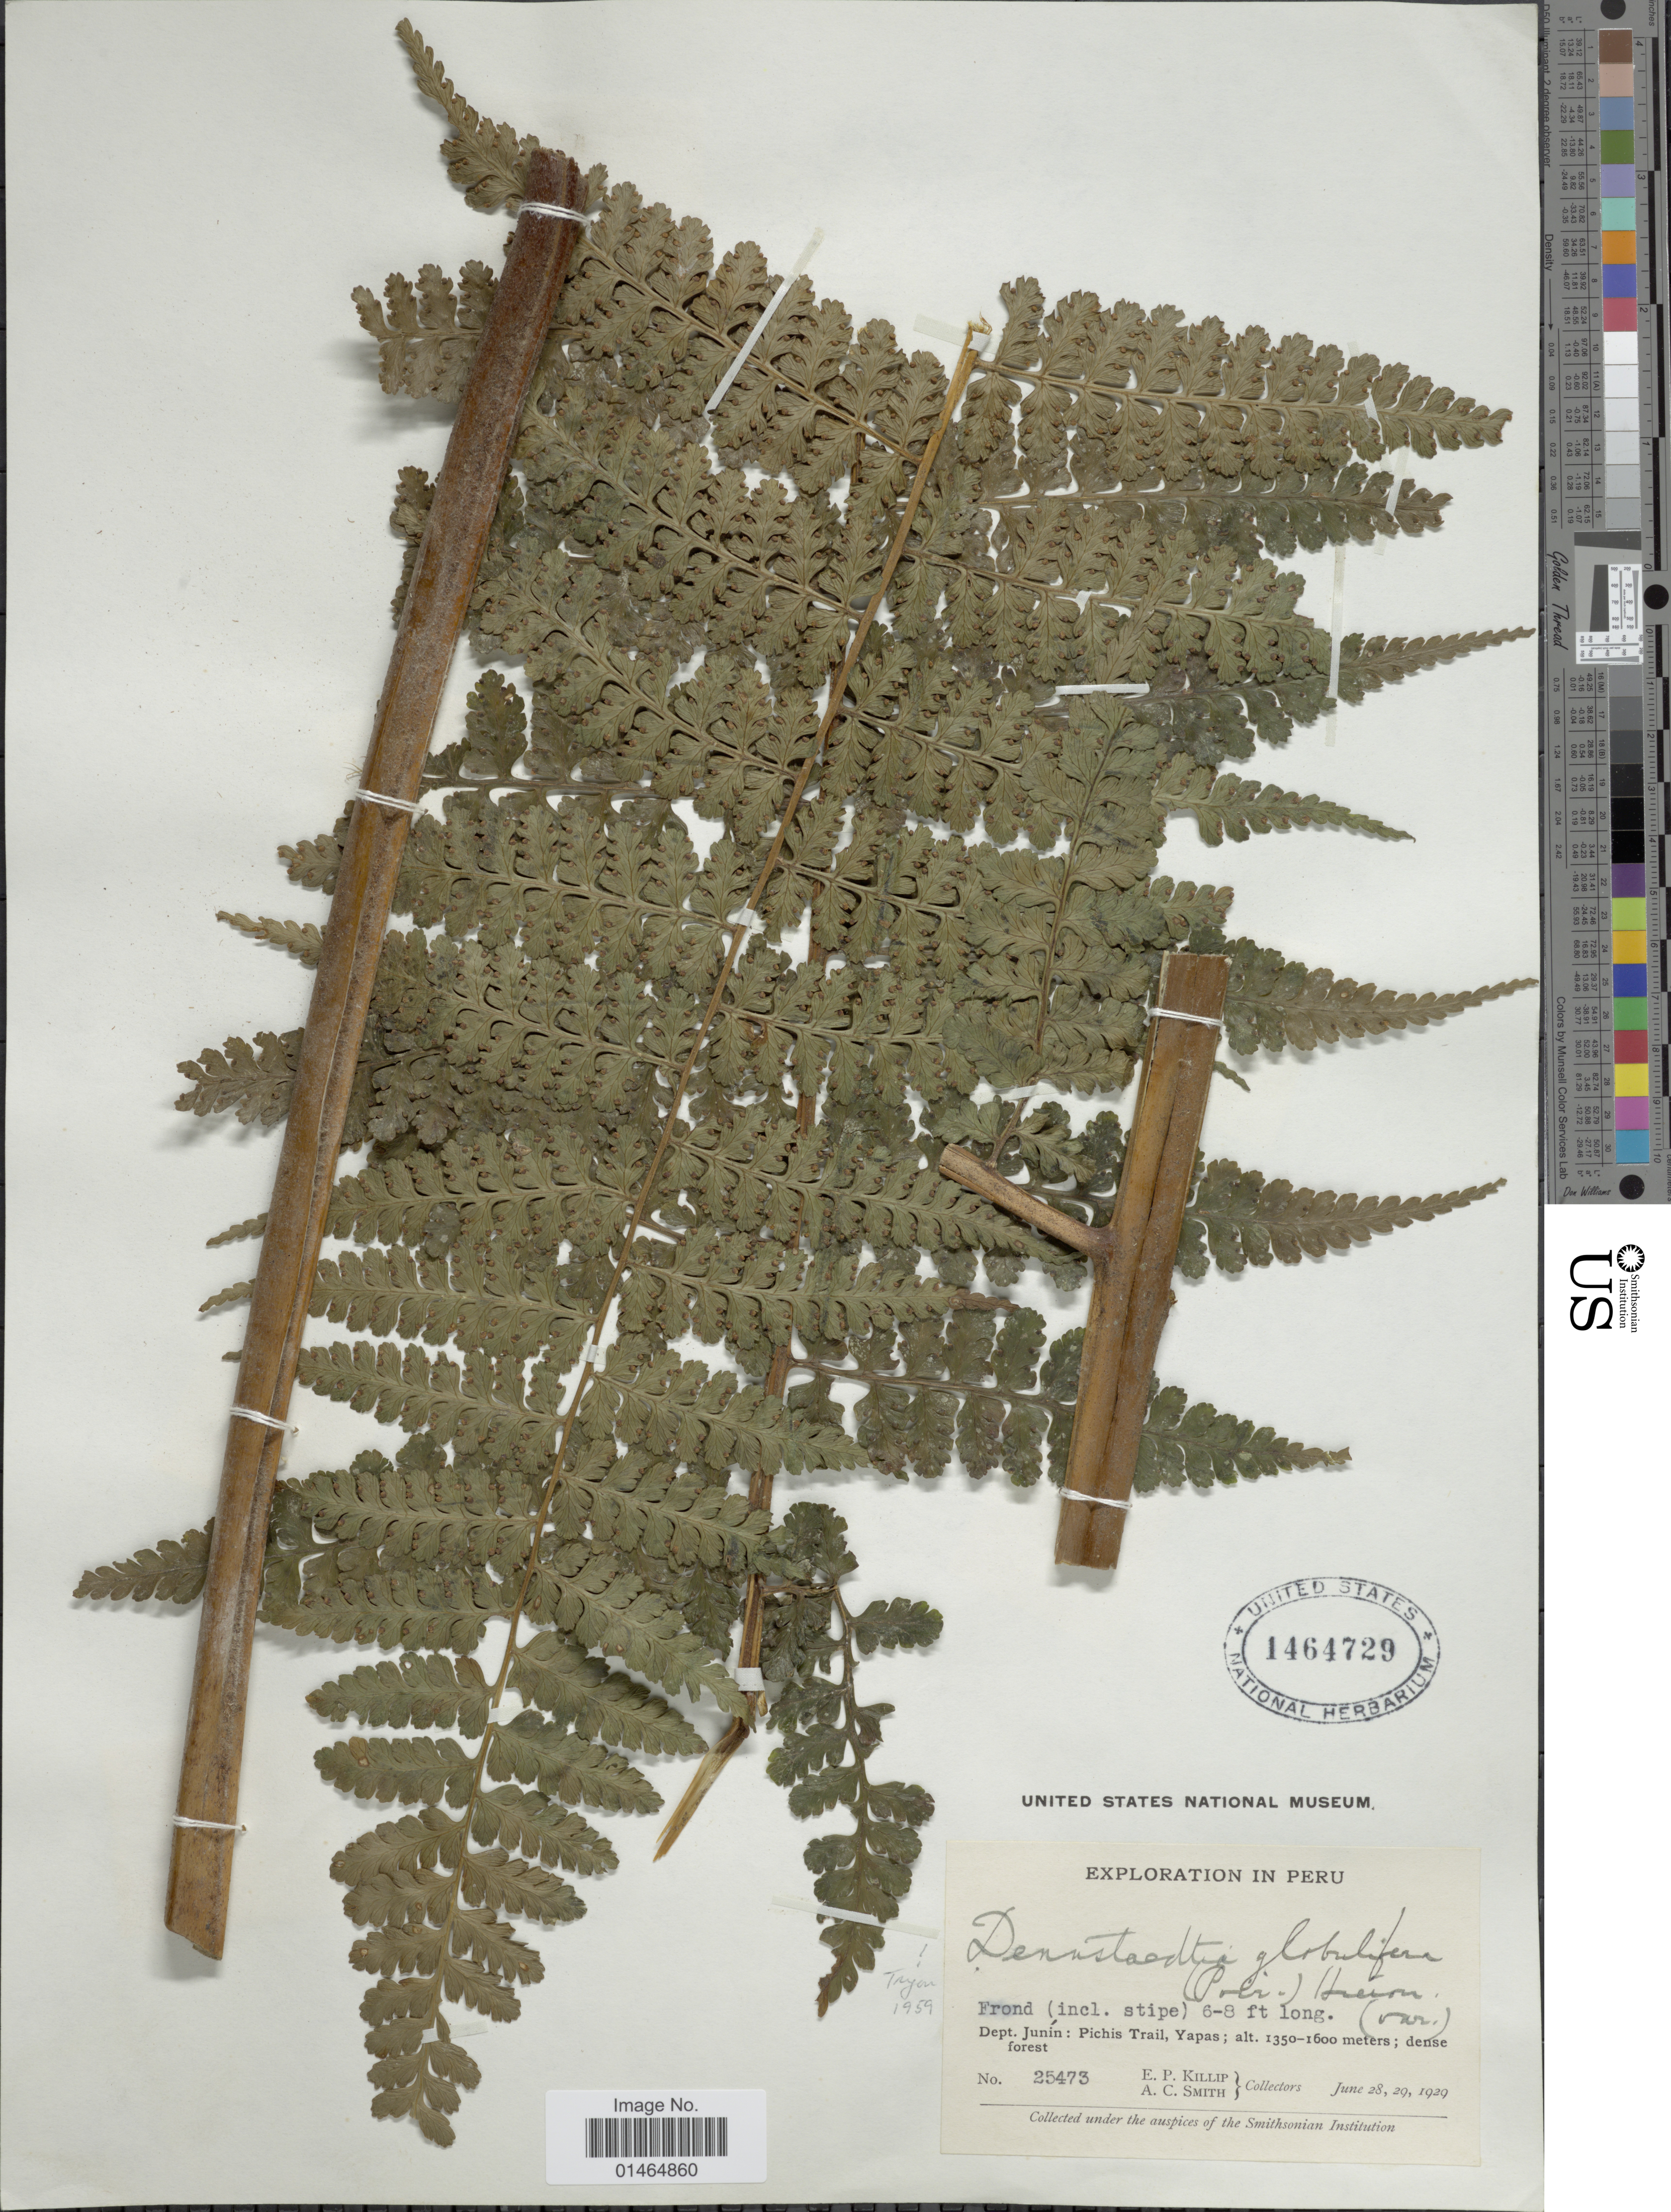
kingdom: Plantae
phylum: Tracheophyta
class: Polypodiopsida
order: Polypodiales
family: Dennstaedtiaceae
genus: Dennstaedtia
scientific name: Dennstaedtia globulifera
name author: (Poir.) Hieron.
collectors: E. P. Killip & A. C. Smith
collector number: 25473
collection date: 1929-06-28/1929-06-29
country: Peru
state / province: Junín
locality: Pichis Trail, Yapas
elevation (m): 1350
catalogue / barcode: US 1464729